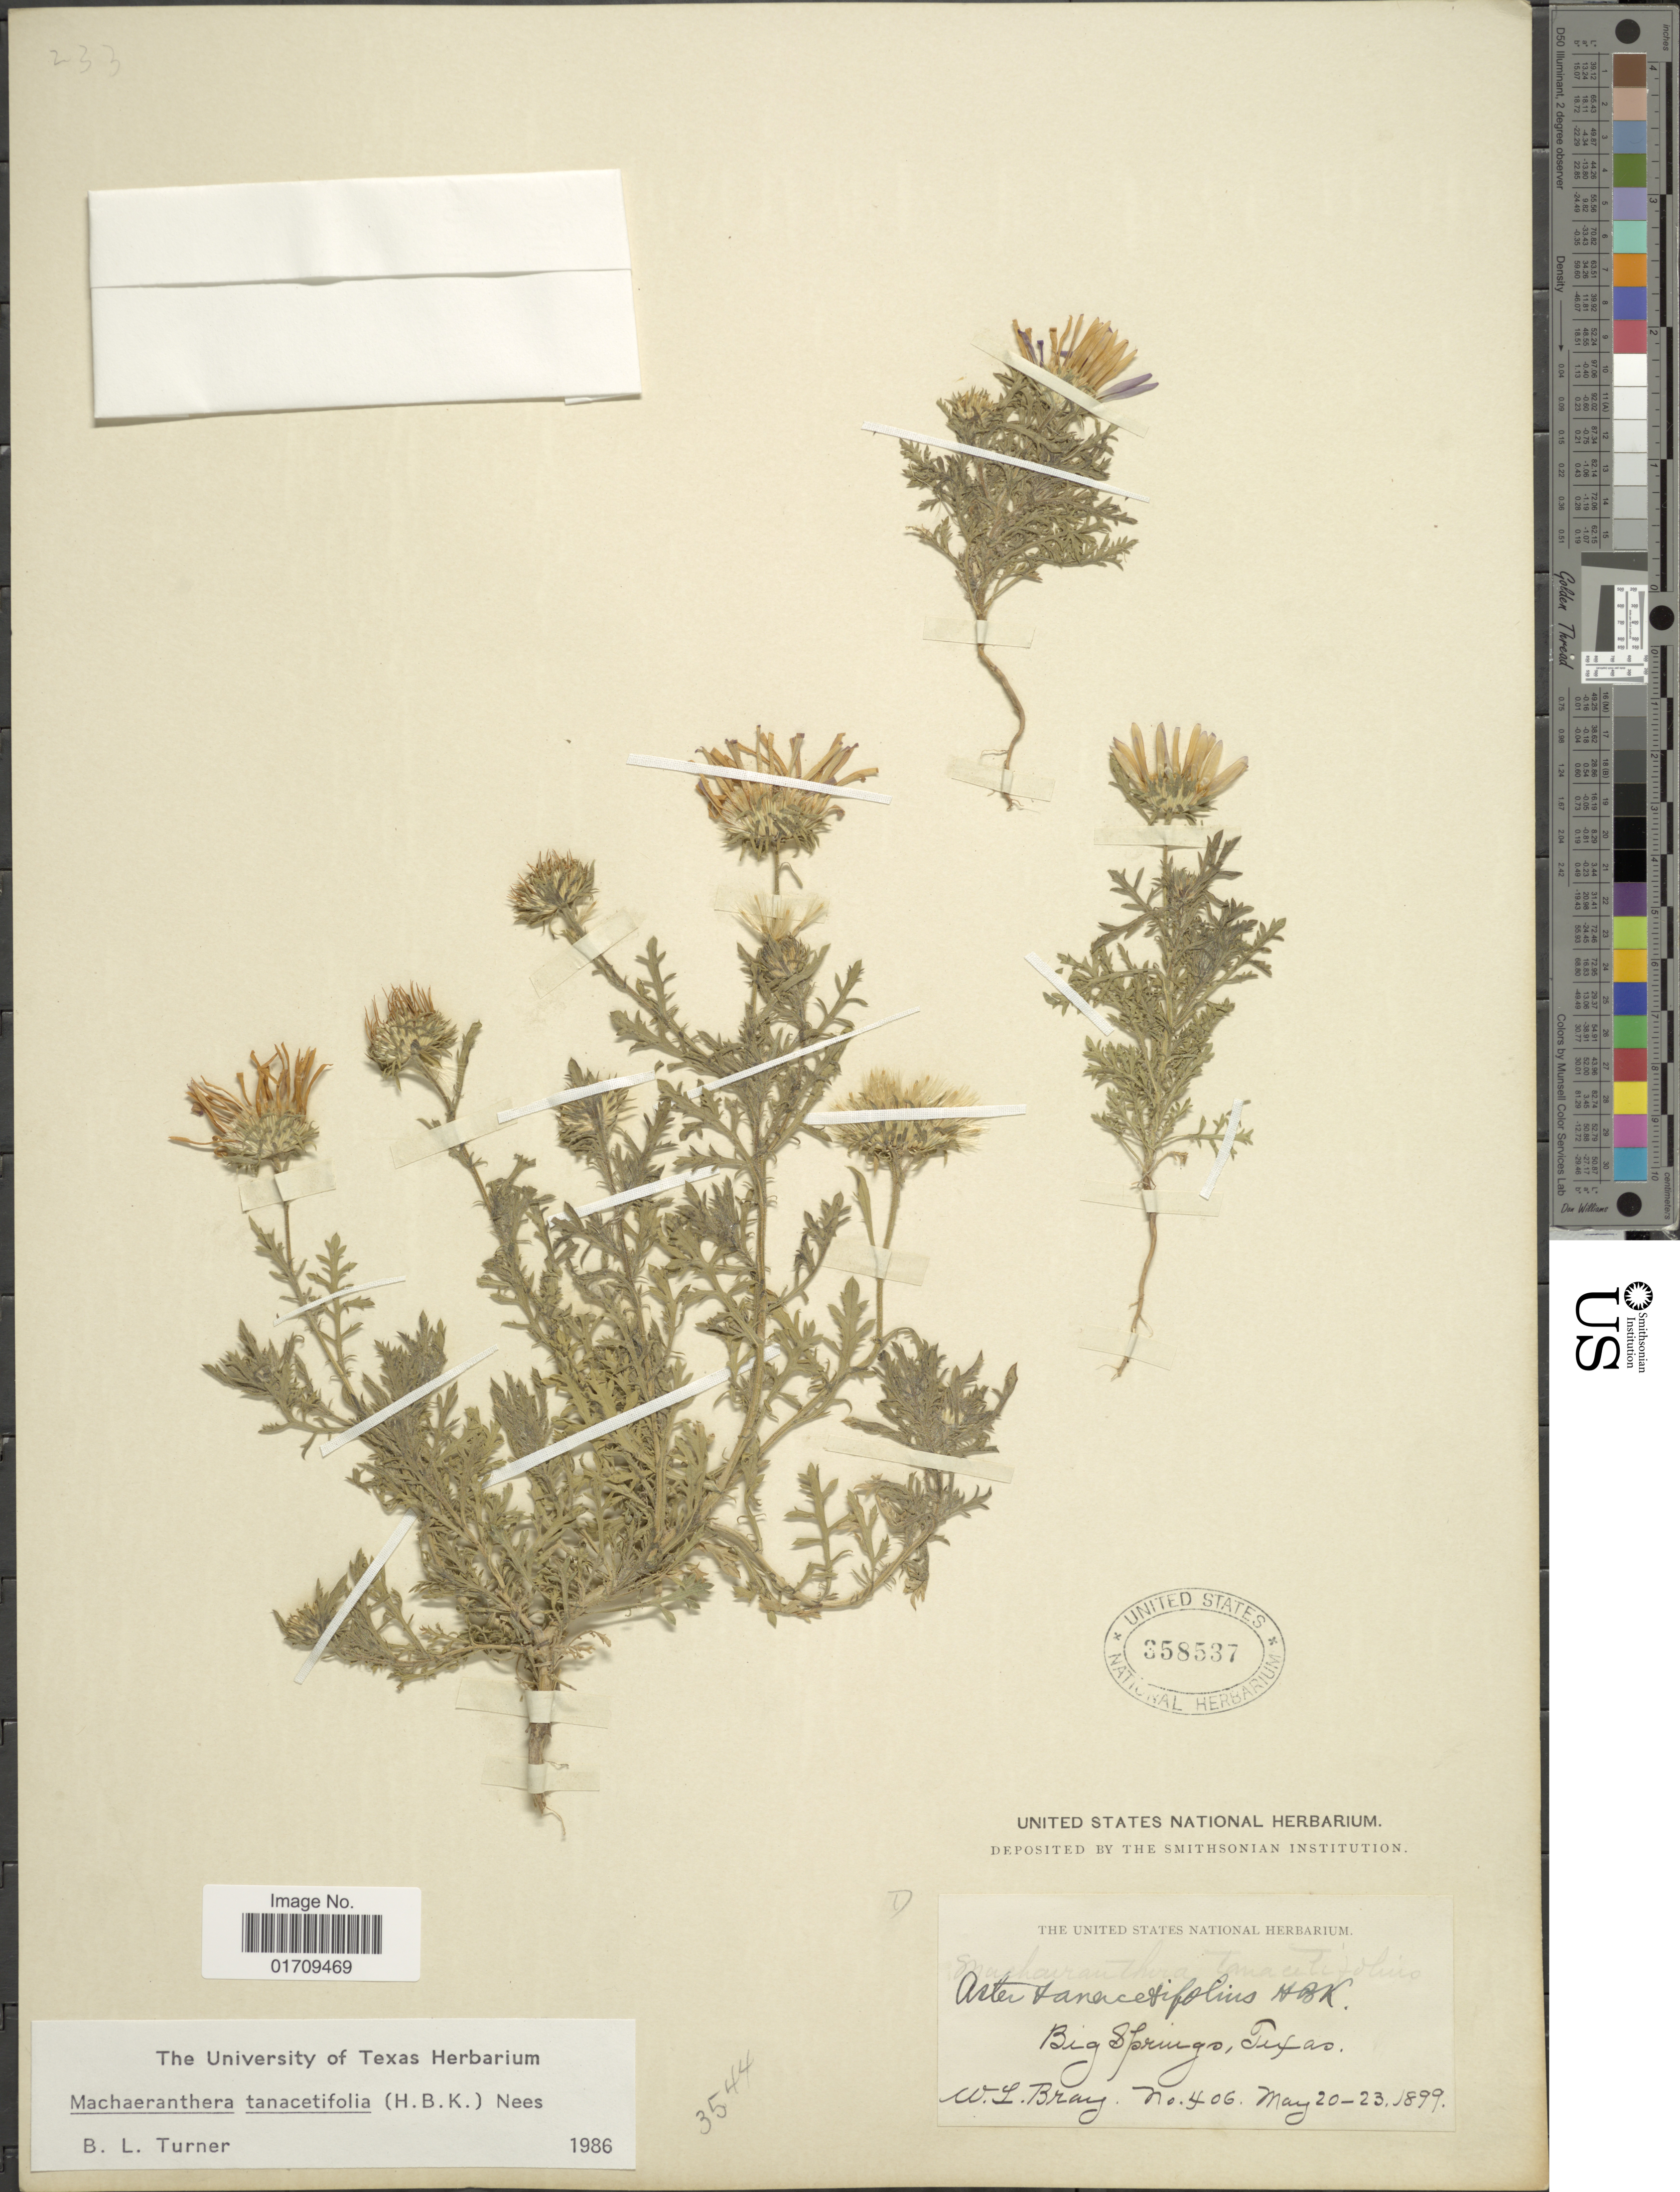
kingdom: Plantae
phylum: Tracheophyta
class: Magnoliopsida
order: Asterales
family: Asteraceae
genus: Machaeranthera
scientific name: Machaeranthera tanacetifolia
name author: (Kunth) Nees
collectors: W. L. Bray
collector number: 406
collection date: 1899-05-20/1899-05-23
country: United States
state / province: Texas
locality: Big Springs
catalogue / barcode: US 358537